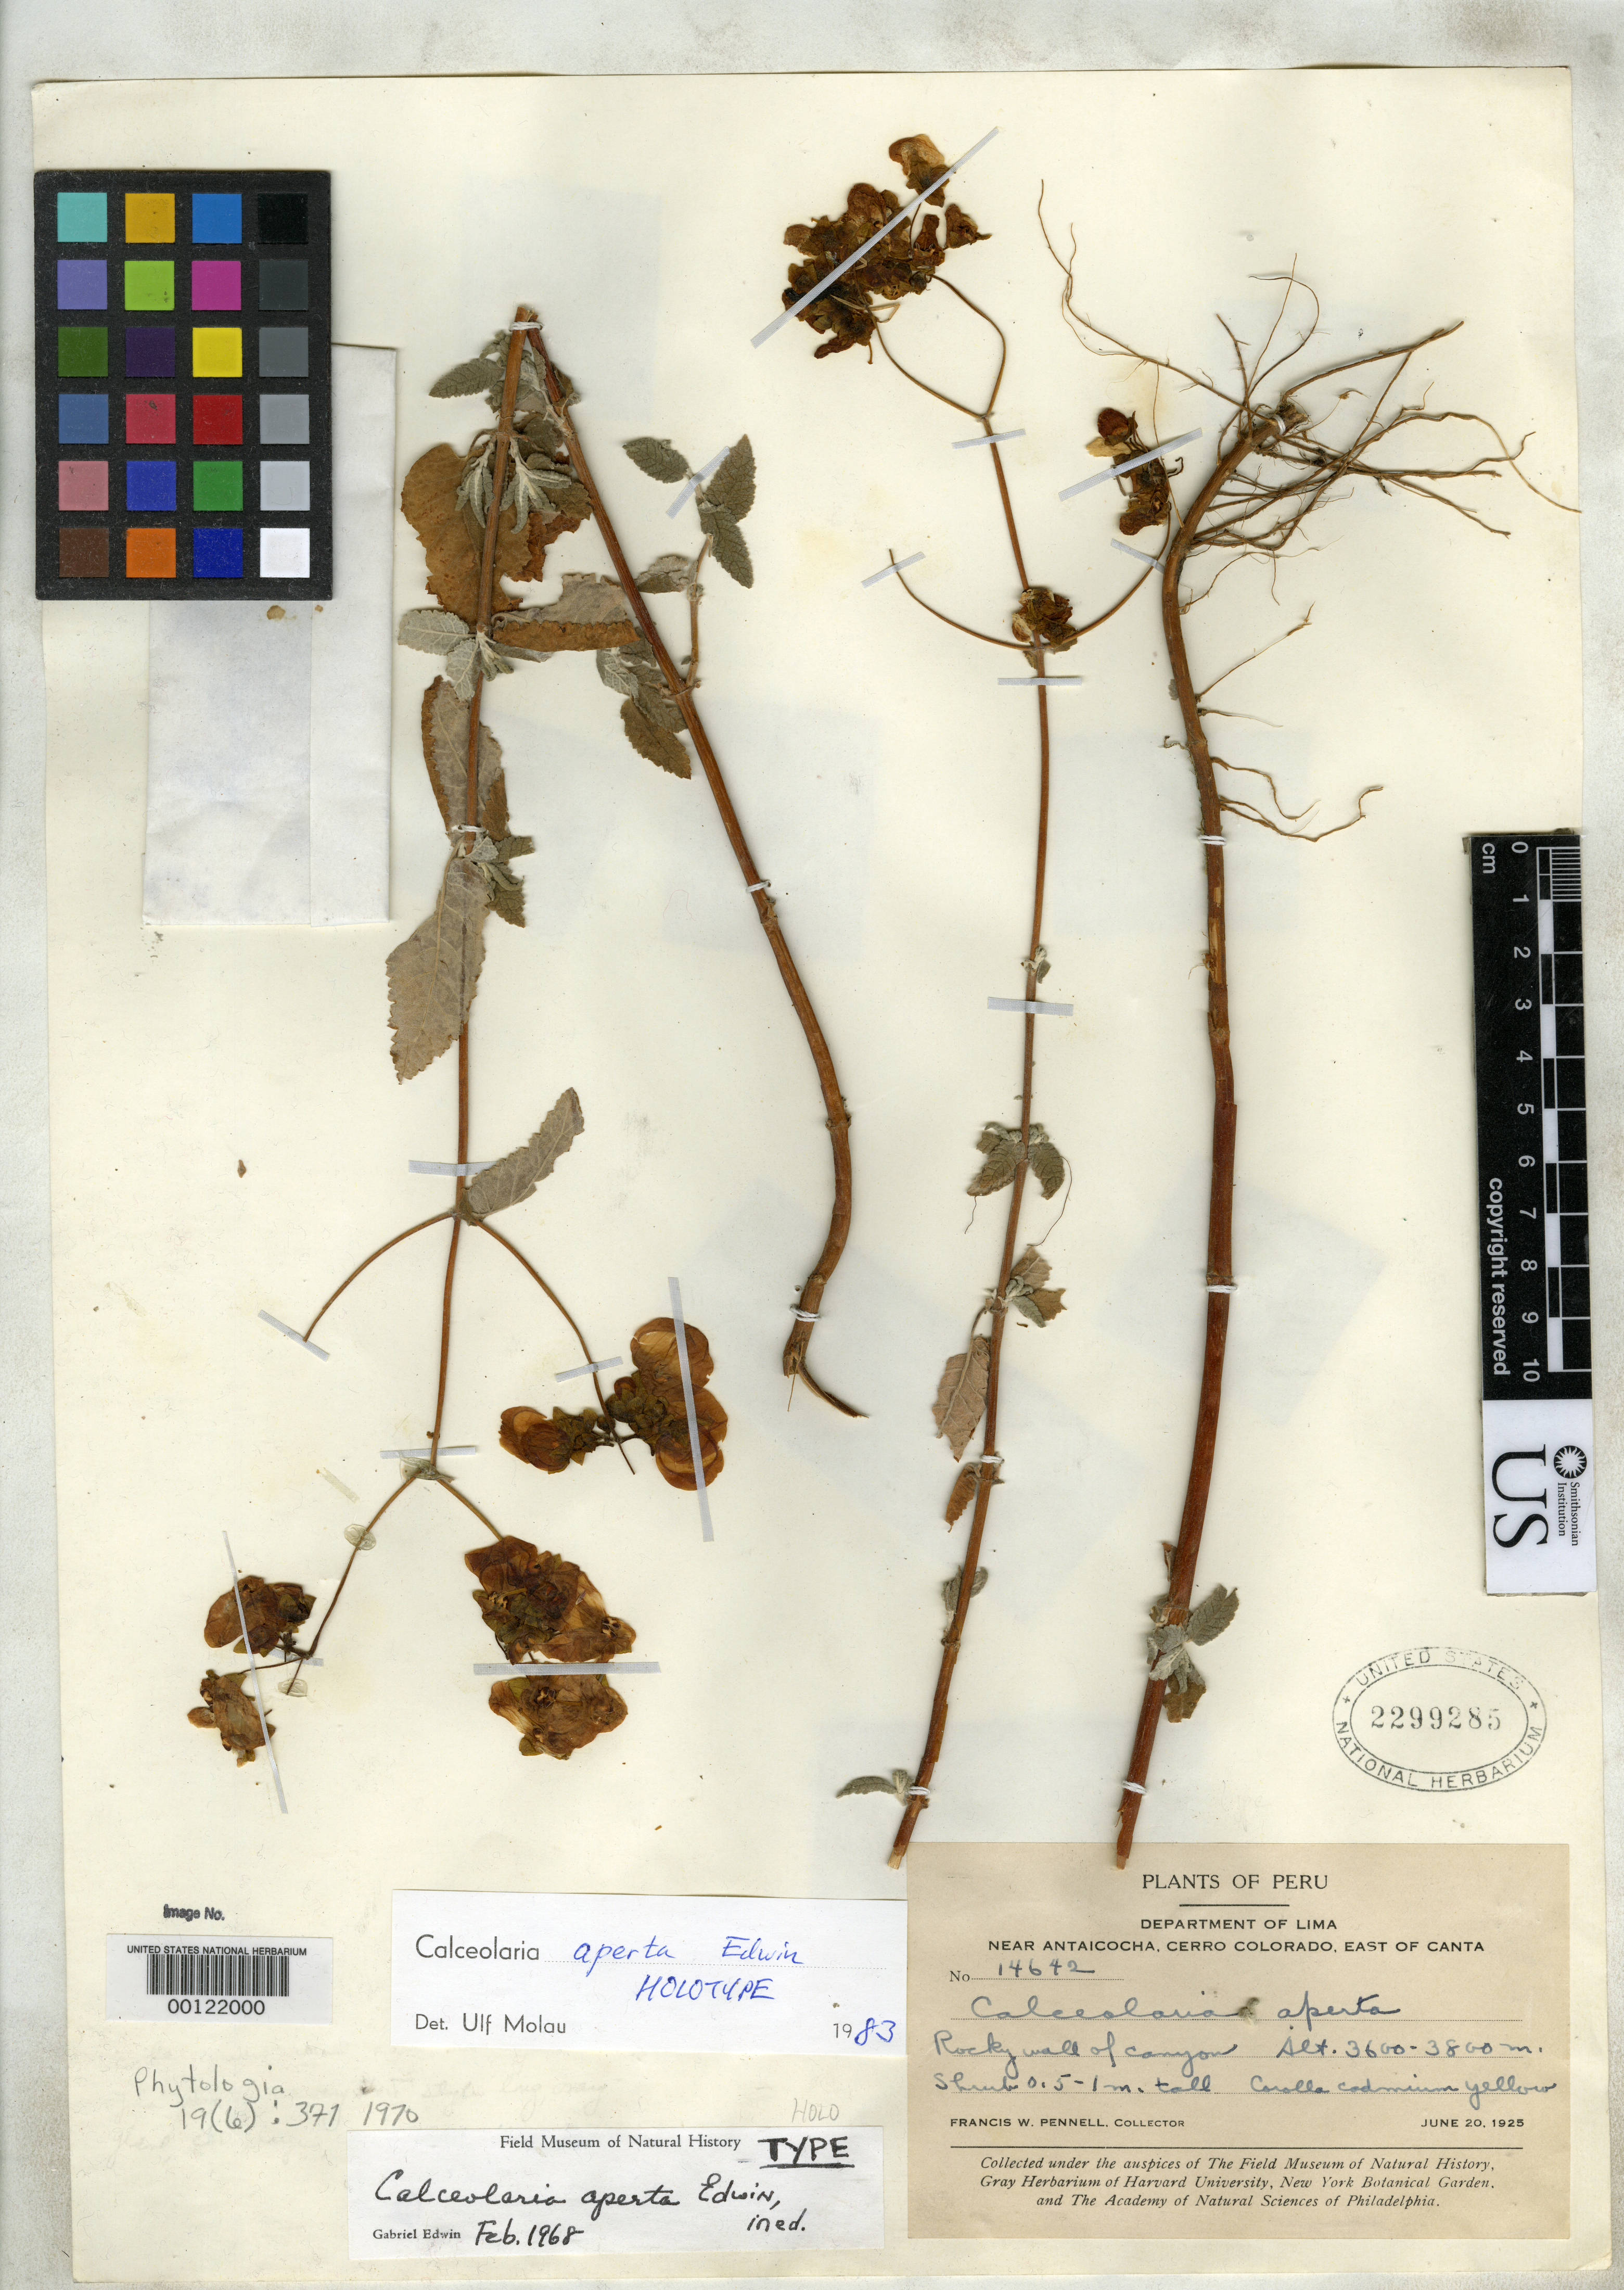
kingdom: Plantae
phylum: Tracheophyta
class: Magnoliopsida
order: Lamiales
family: Calceolariaceae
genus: Calceolaria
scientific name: Calceolaria aperta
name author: Edwin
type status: Holotype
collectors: F. W. Pennell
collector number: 14642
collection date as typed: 20 Jun 1925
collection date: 1925-06-20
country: Peru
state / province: Lima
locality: Antaicocha, Cerro Colorado, east of Canta.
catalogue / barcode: US 2299285